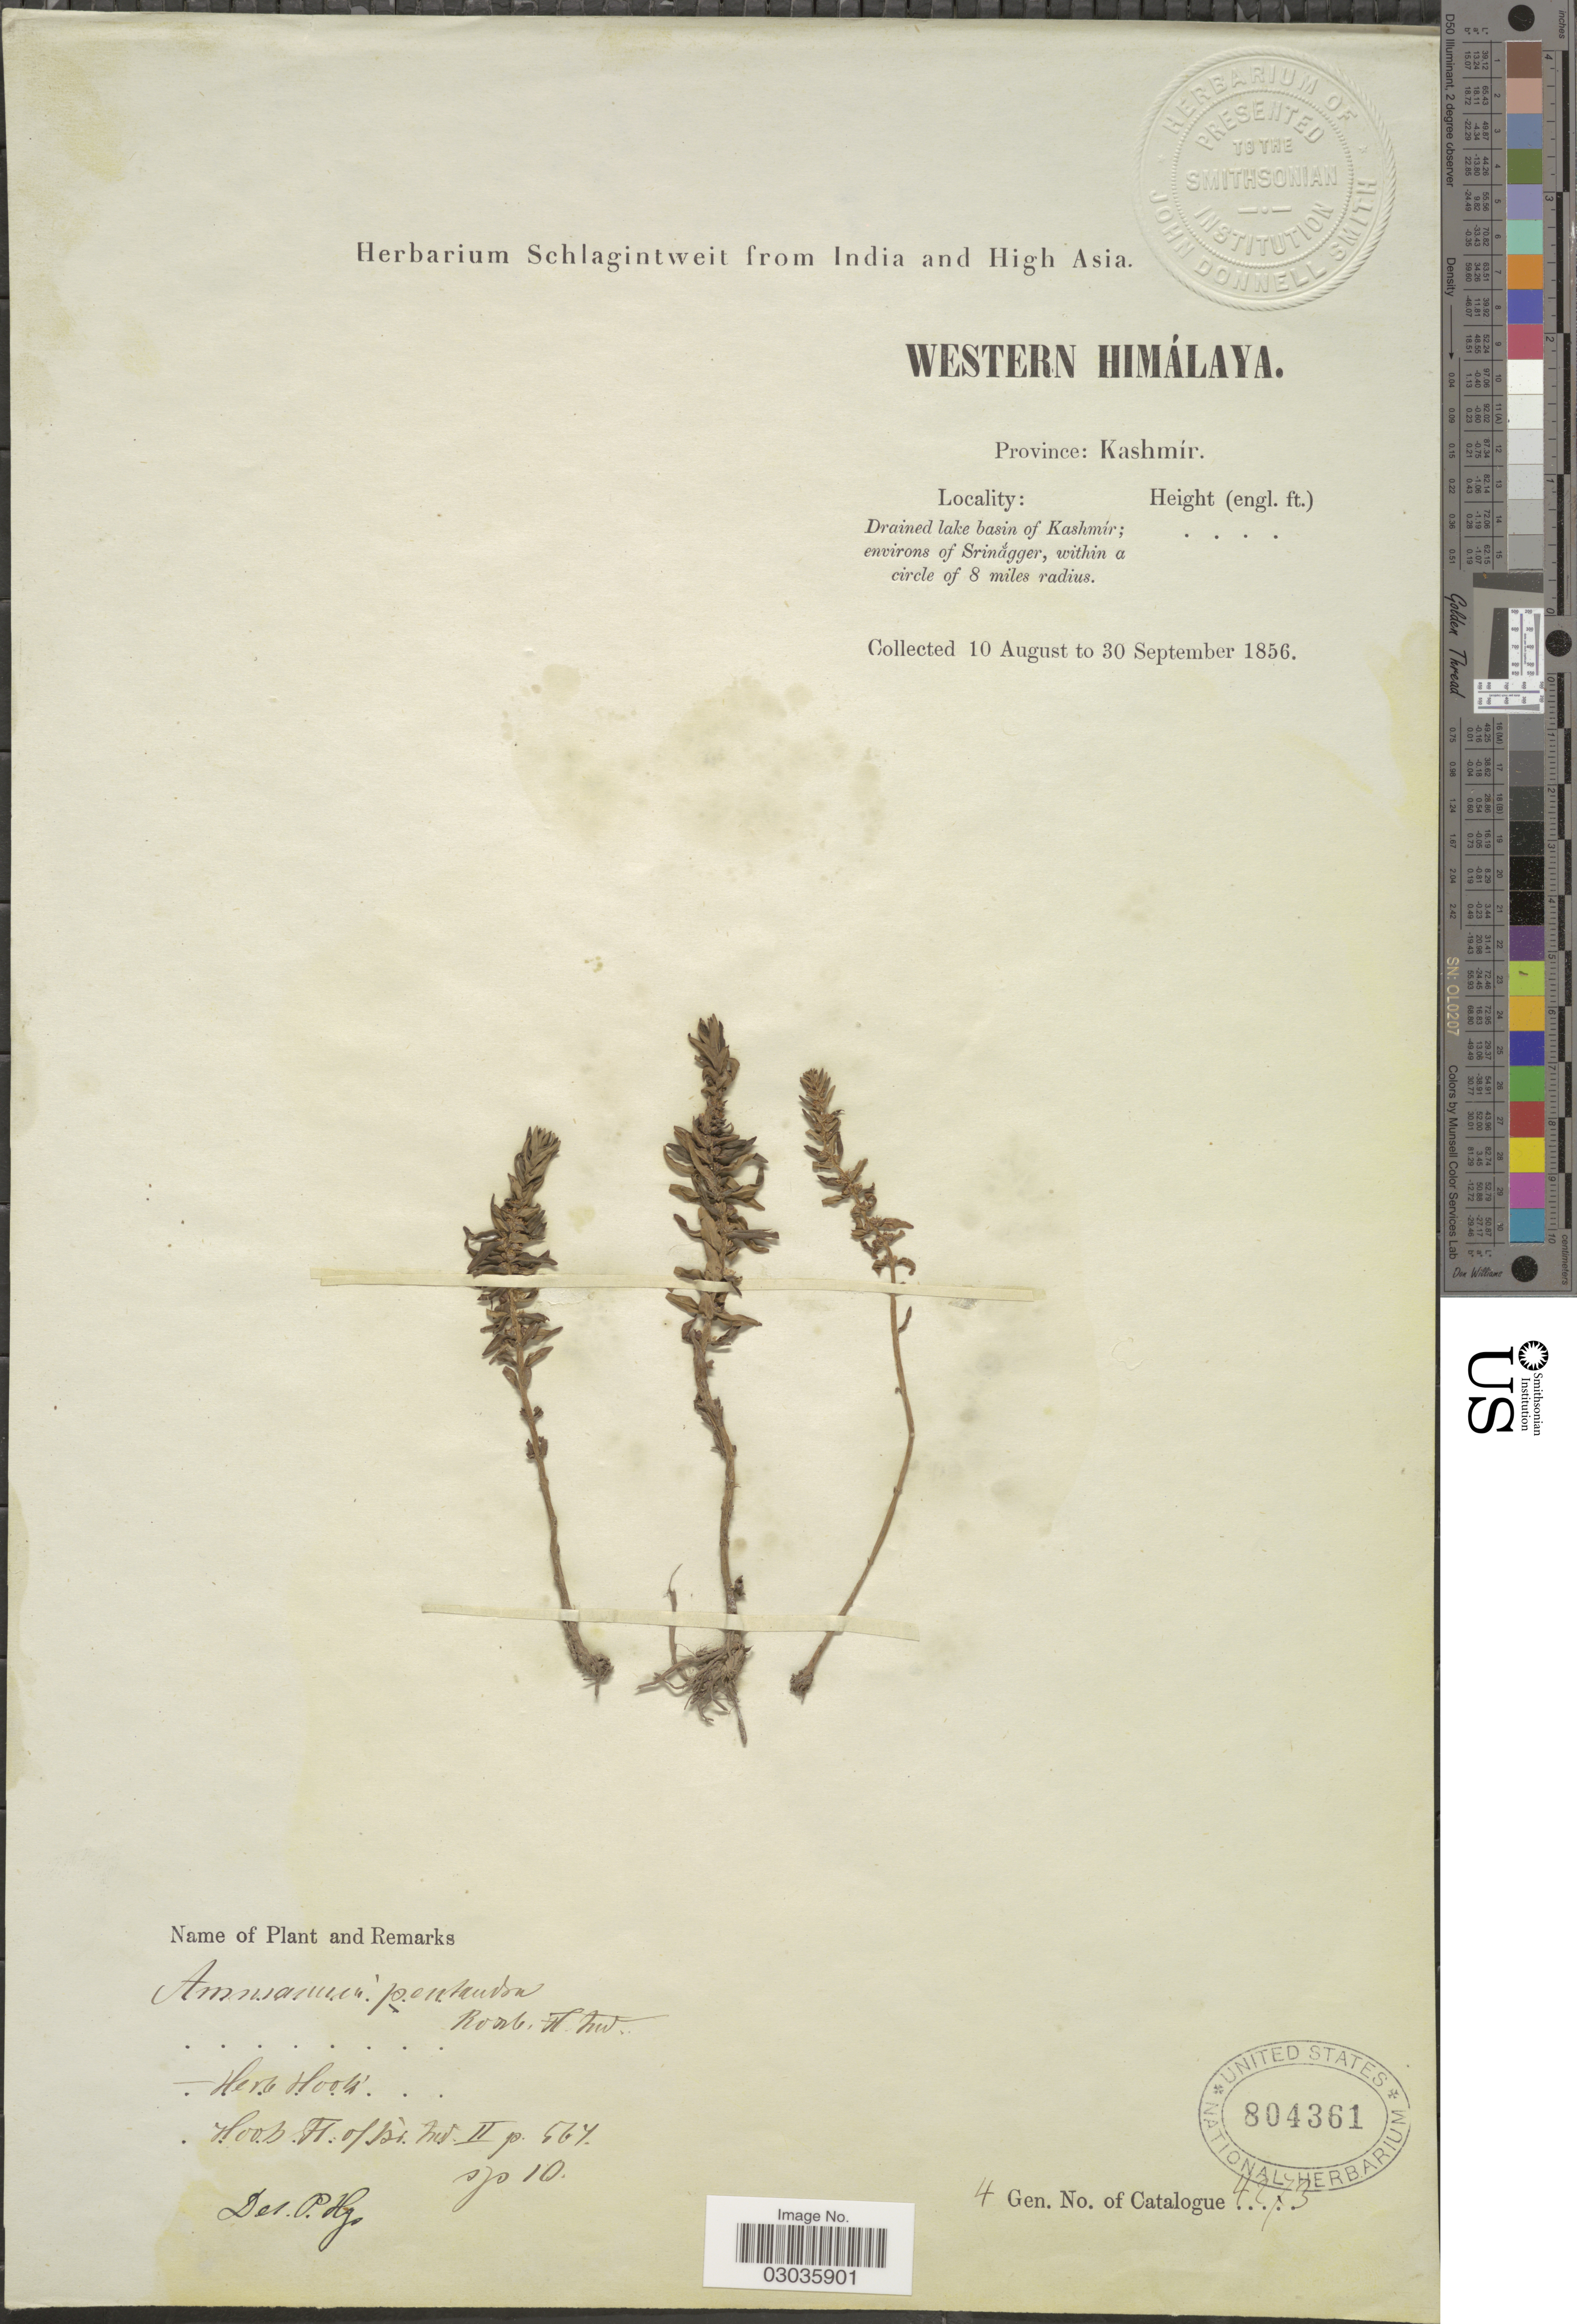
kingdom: Plantae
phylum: Tracheophyta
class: Magnoliopsida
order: Myrtales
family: Lythraceae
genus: Rotala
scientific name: Rotala rosea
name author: (Poir.) C.D.K. Cook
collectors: ex herb. Schlagintweit from India and High Asia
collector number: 4273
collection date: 1856-08-10/1856-09-30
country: India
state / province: Jammu and Kashmir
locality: Western Himálaya. Province: Kashmír, Drained lake basin of Kashmír; environs of Srinagger, within a circle of 8 miles radius.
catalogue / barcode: US 804361